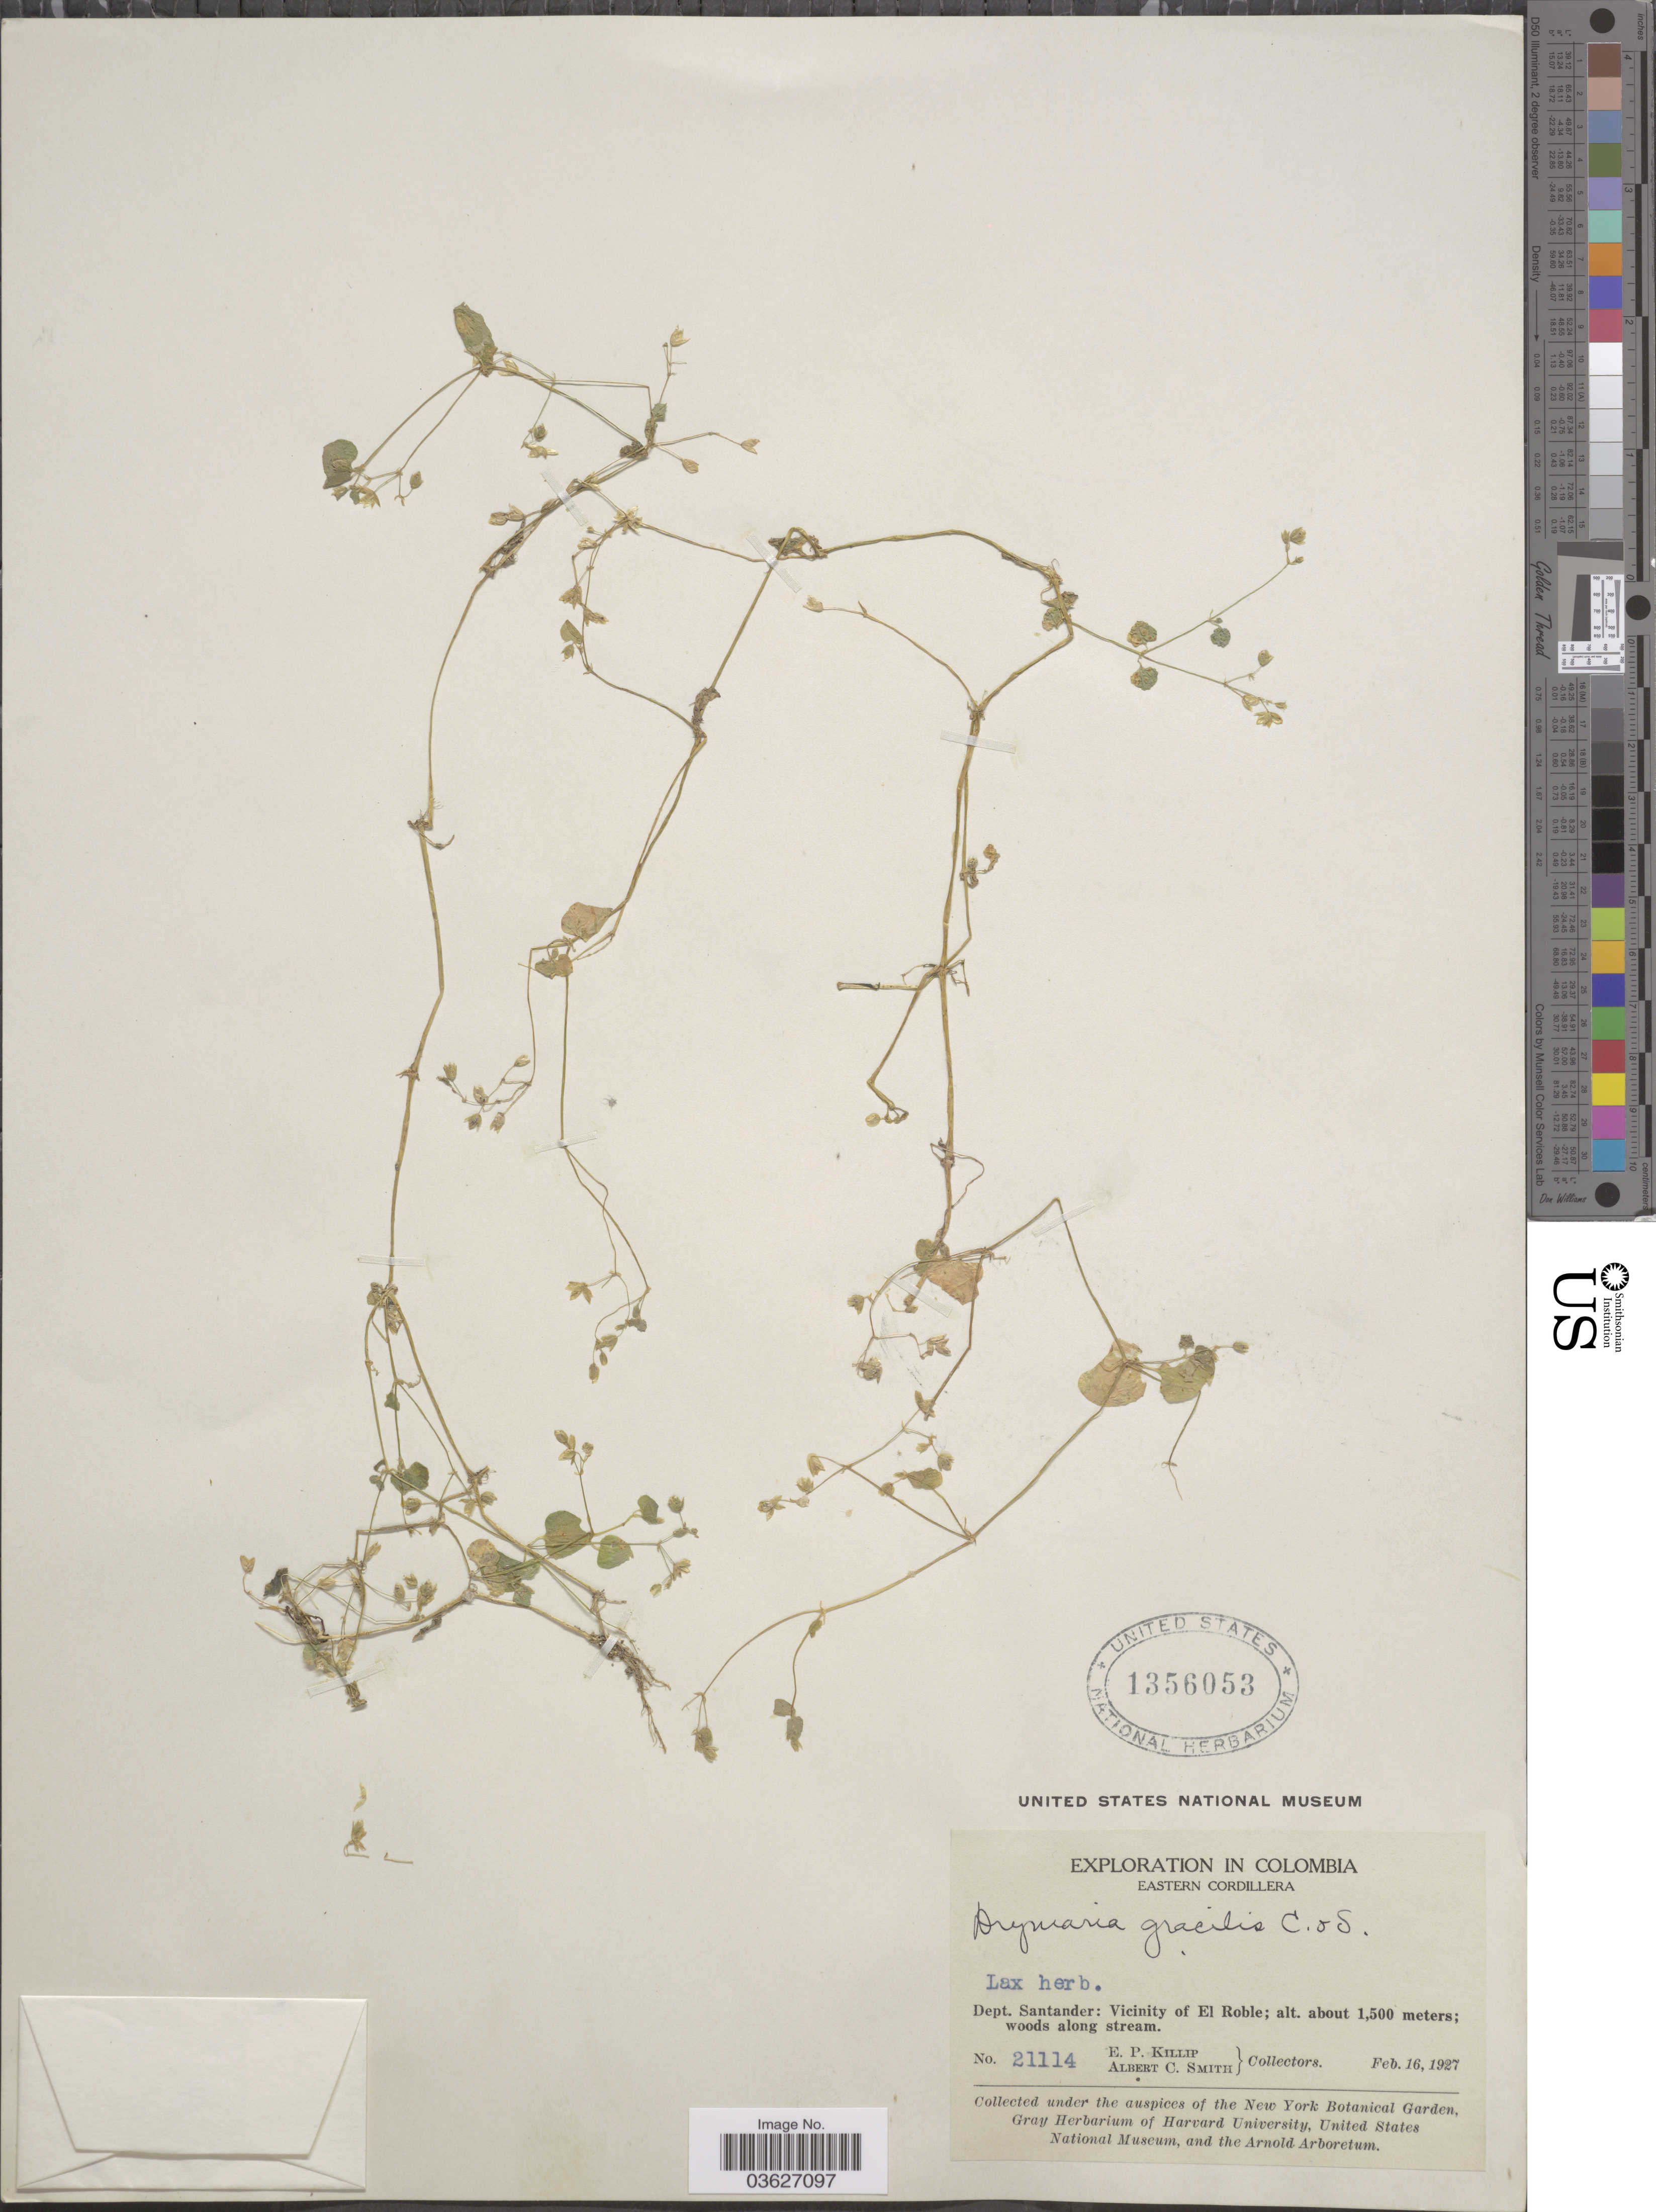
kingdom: Plantae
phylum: Tracheophyta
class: Magnoliopsida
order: Caryophyllales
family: Caryophyllaceae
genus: Drymaria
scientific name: Drymaria gracilis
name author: Cham. & Schltdl.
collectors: E. P. Killip & A. C. Smith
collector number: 21114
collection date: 1927-02-16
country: Colombia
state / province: Santander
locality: Eastern Cordillera. Dept. Santander: Vicinity of El Roble.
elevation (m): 1500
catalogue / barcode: US 1356053